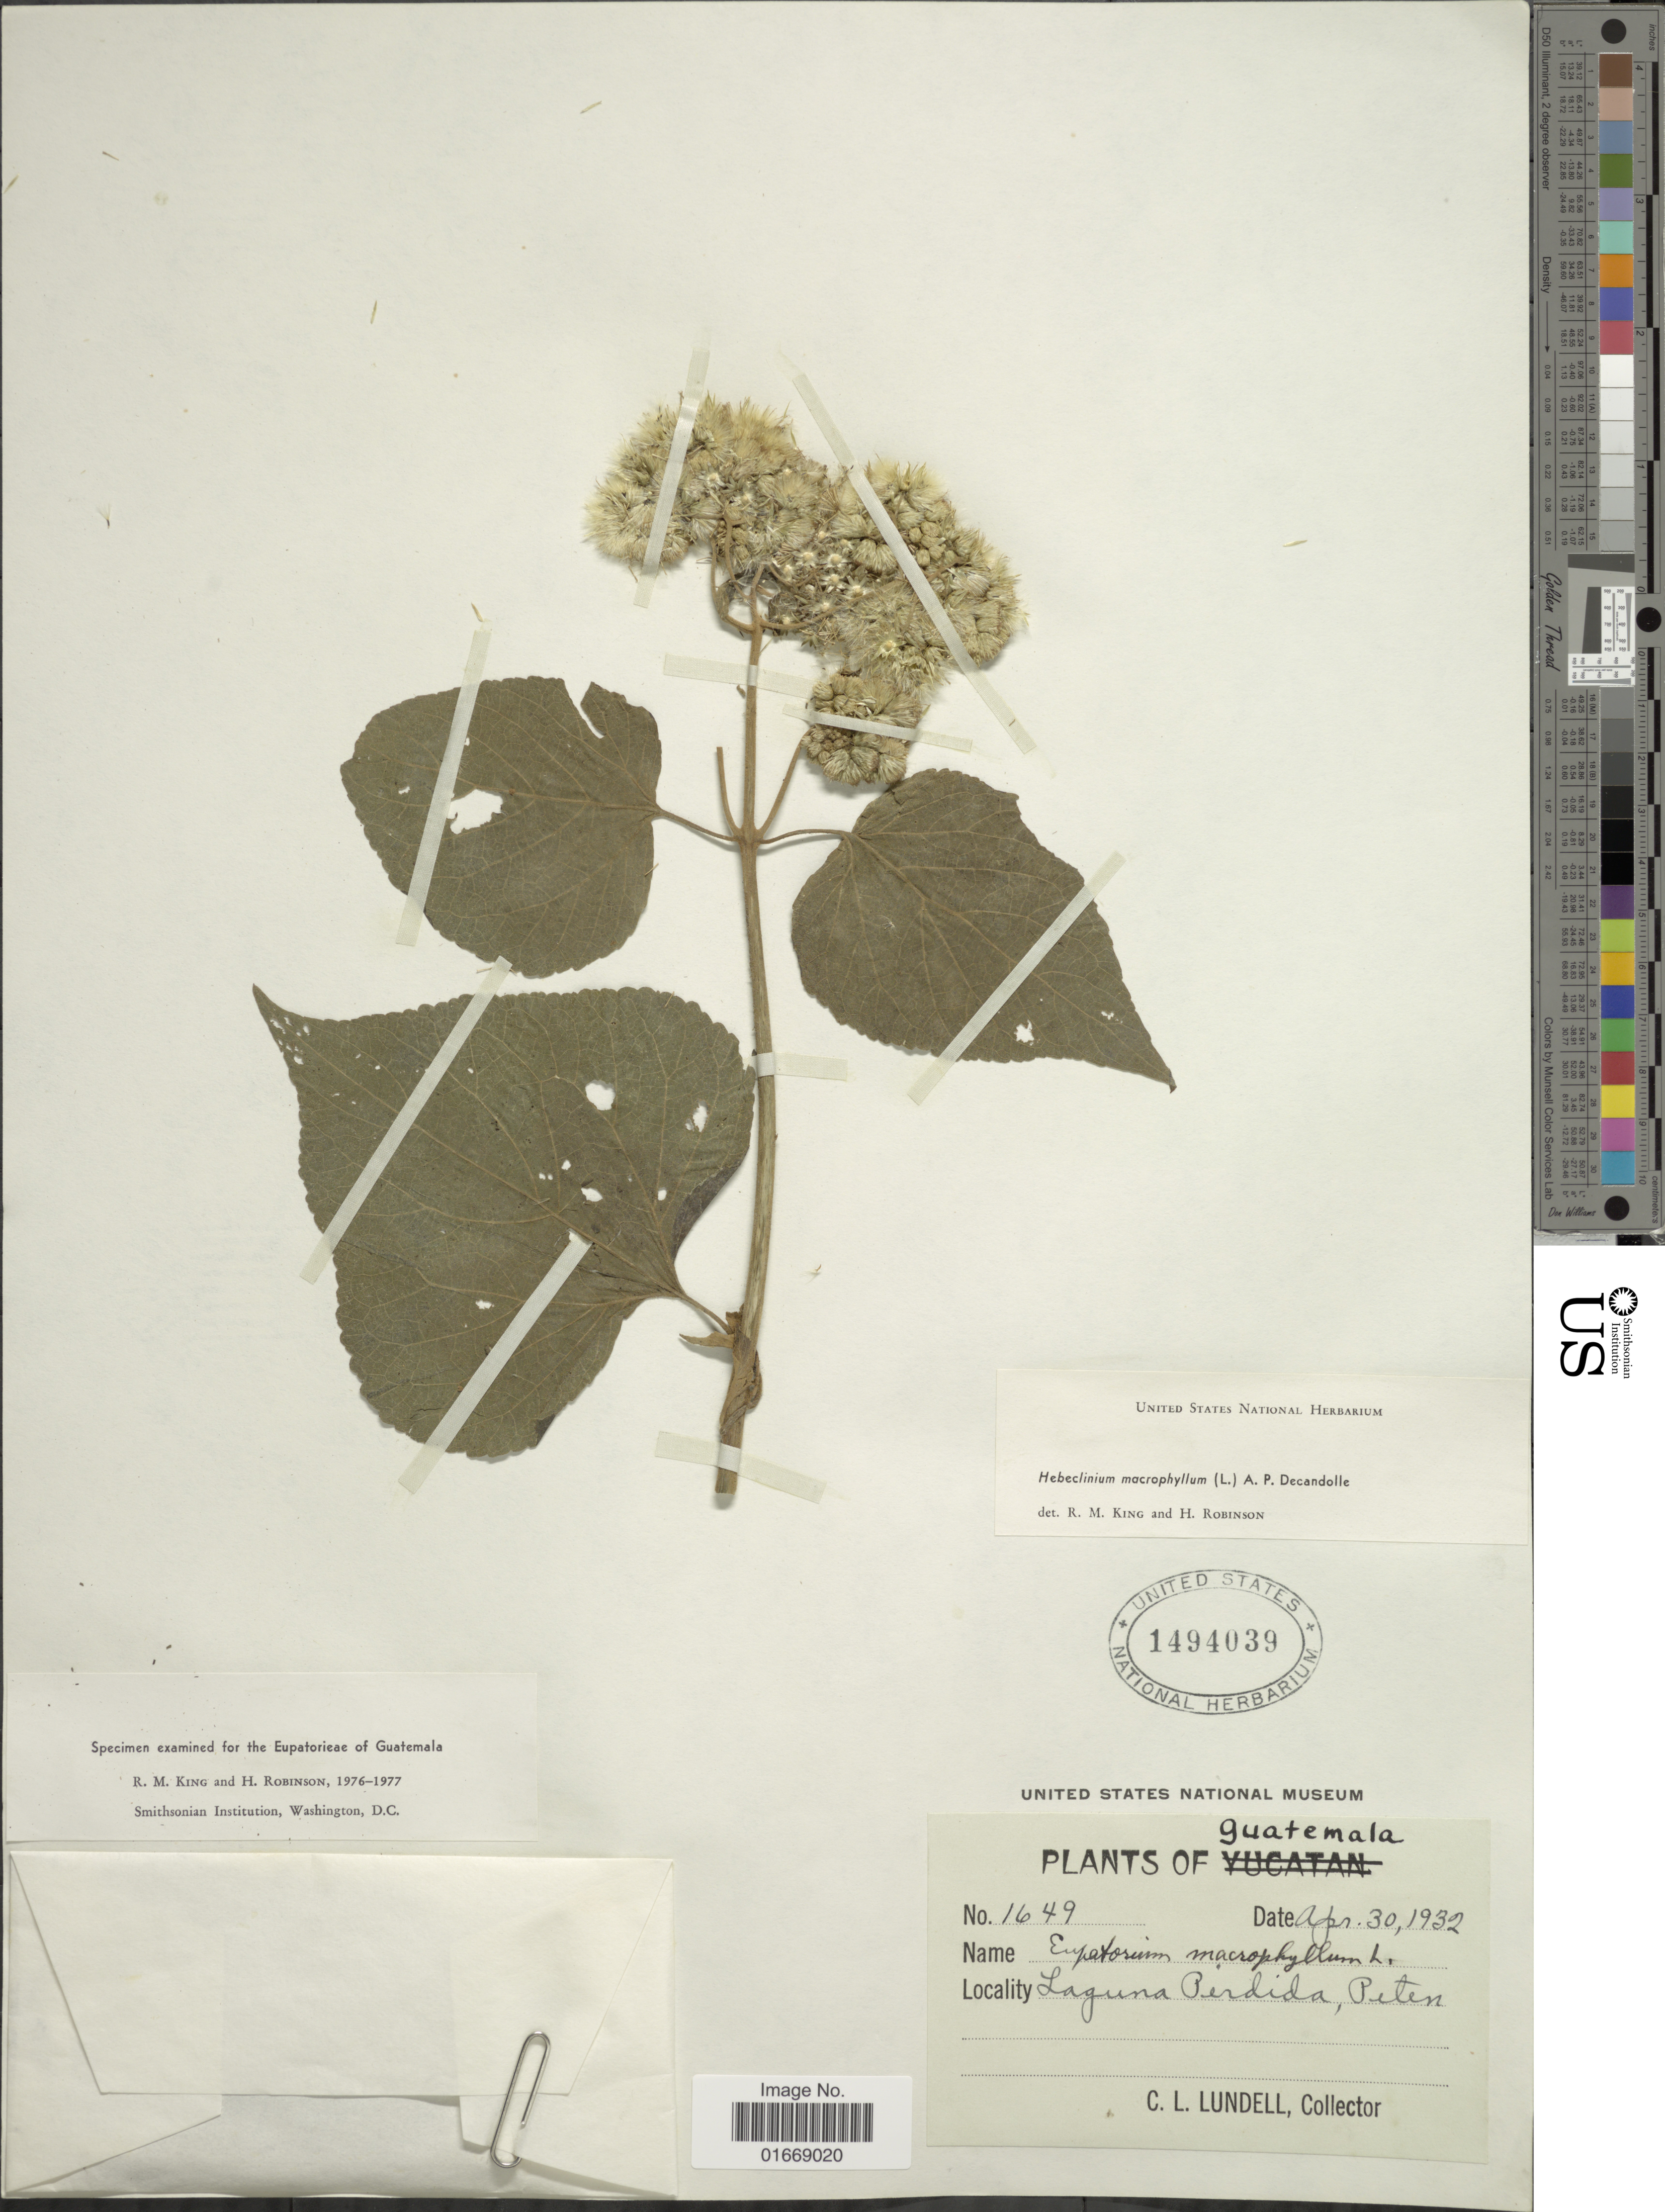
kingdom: Plantae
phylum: Tracheophyta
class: Magnoliopsida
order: Asterales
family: Asteraceae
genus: Hebeclinium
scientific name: Hebeclinium macrophyllum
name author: (L.) DC.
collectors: C. L. Lundell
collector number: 1649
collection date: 1932-04-30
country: Guatemala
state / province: El Petén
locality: Laguna Perdida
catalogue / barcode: US 1494039